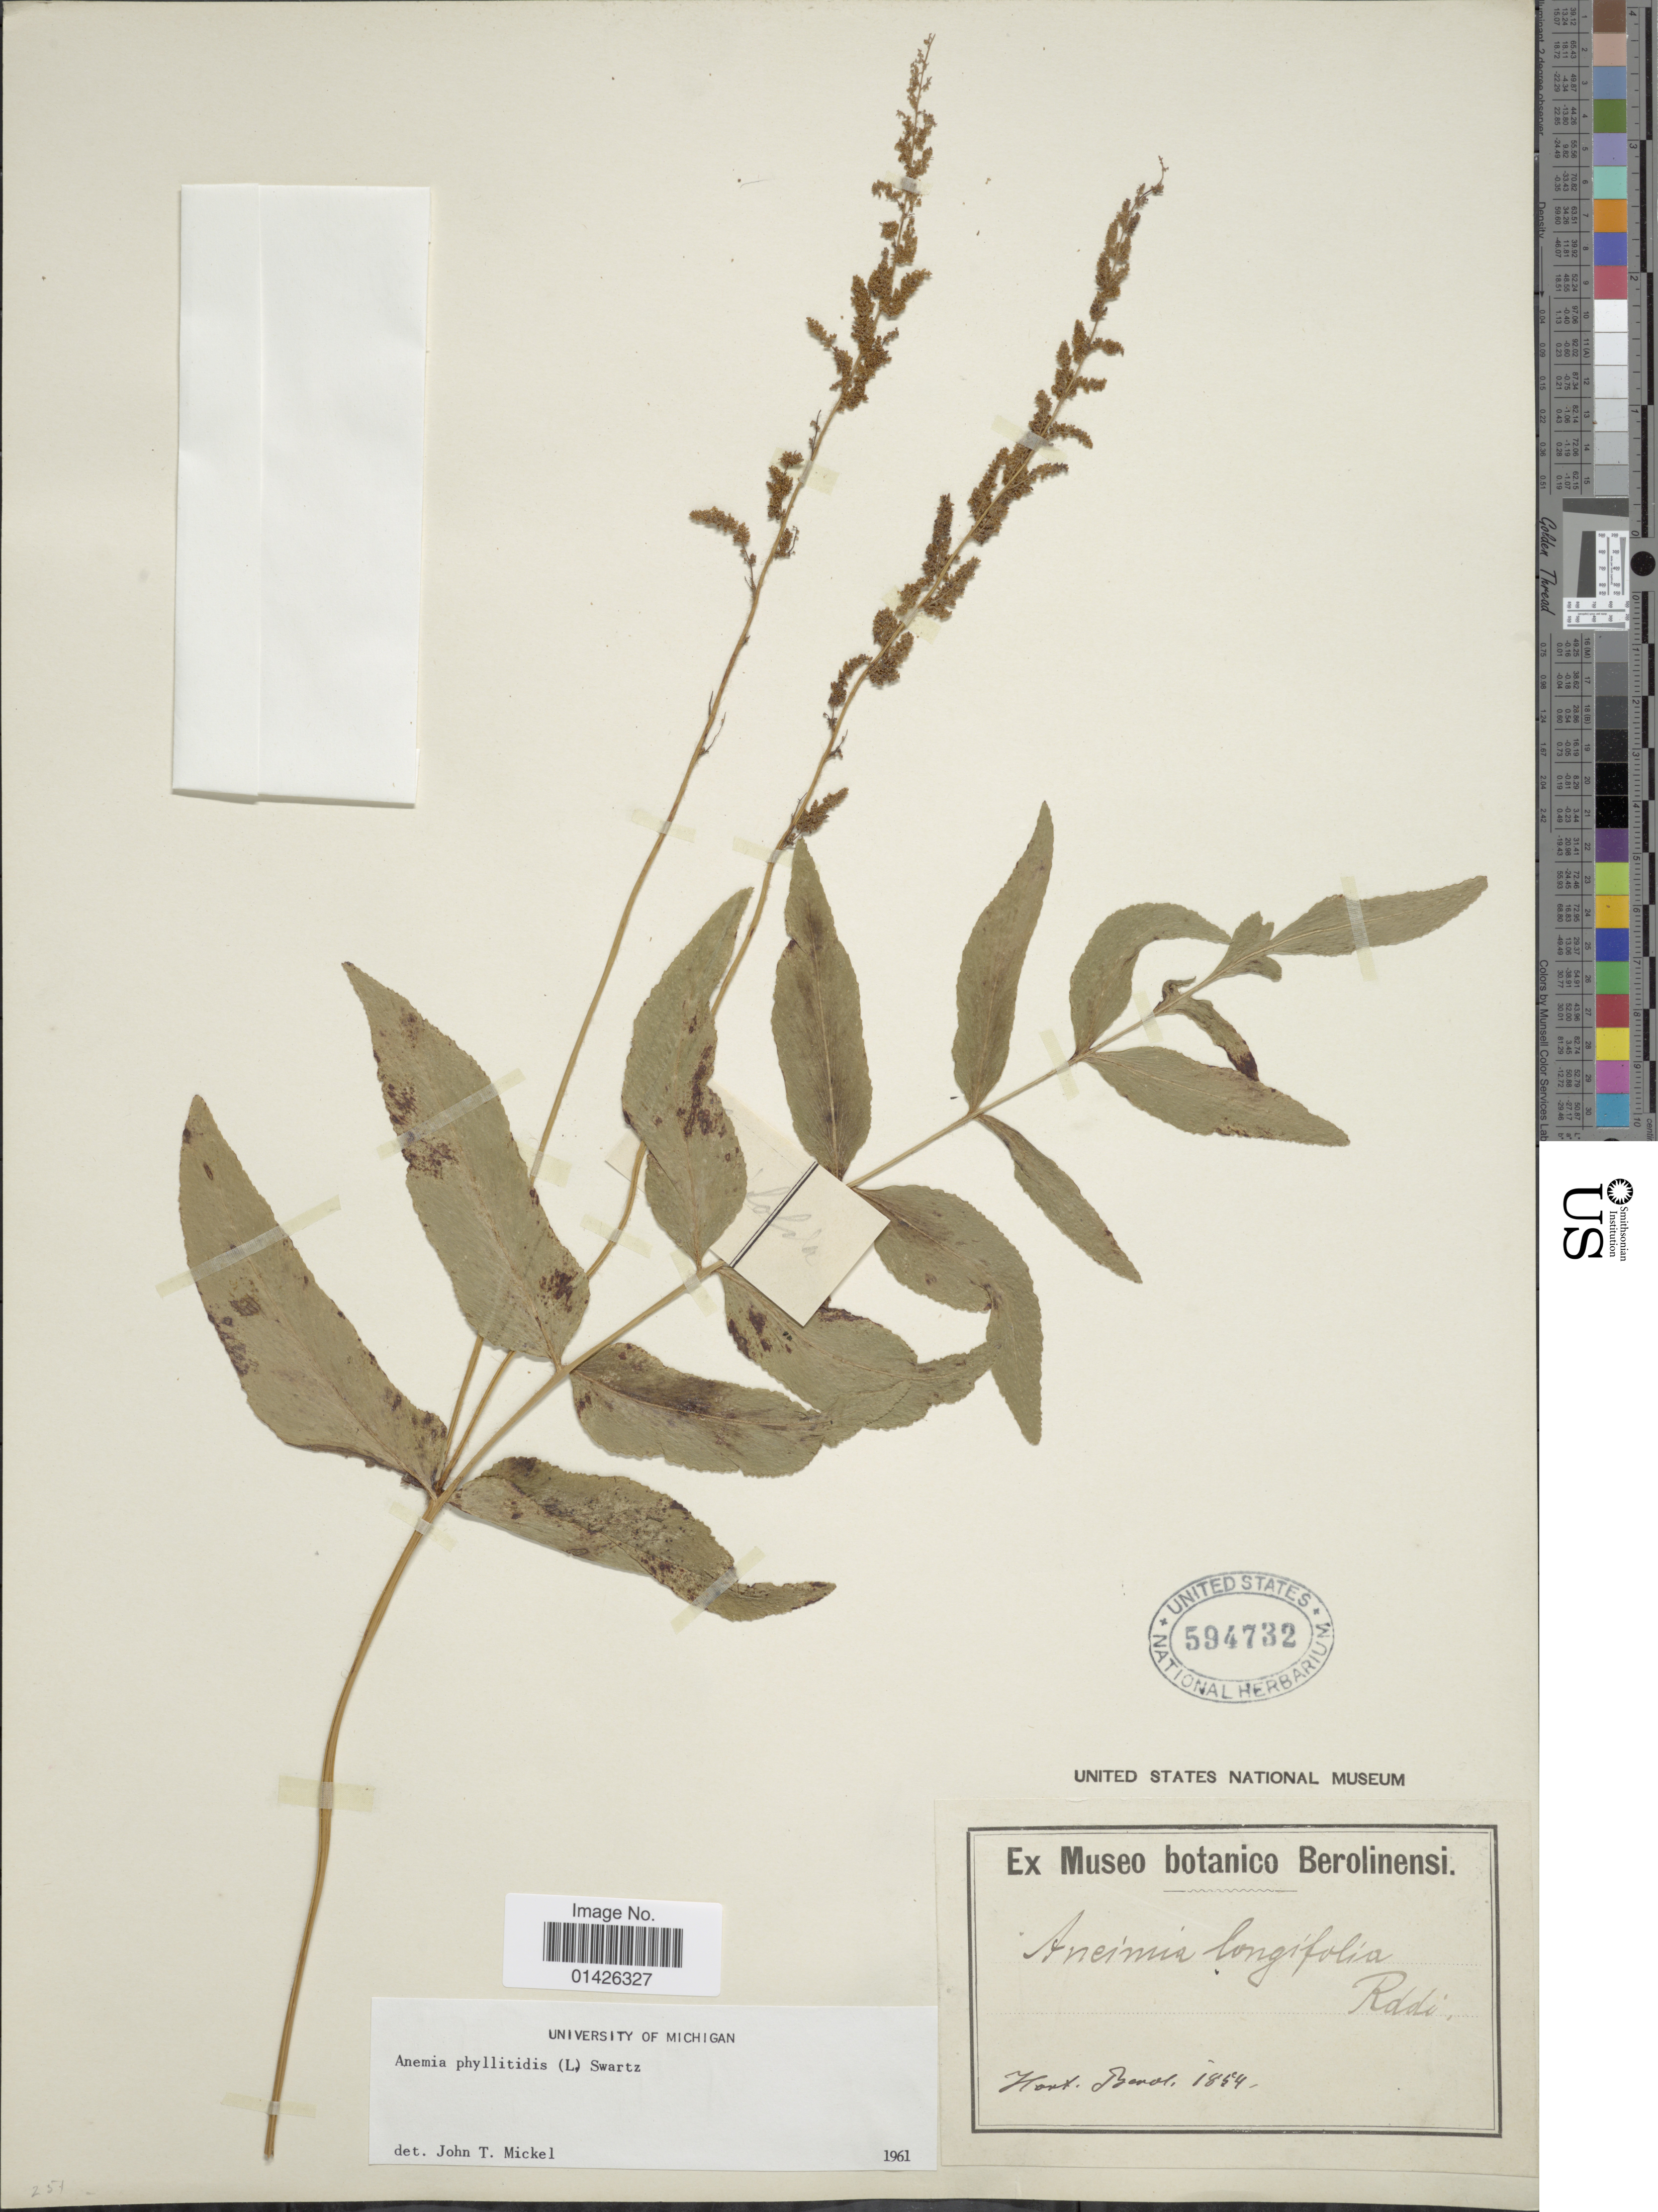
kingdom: Plantae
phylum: Tracheophyta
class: Polypodiopsida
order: Schizaeales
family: Anemiaceae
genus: Anemia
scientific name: Anemia phyllitidis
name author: (L.) Sw.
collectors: ex Museo Botanico Berolinensi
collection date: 1854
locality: Hort Berol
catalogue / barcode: US 594732